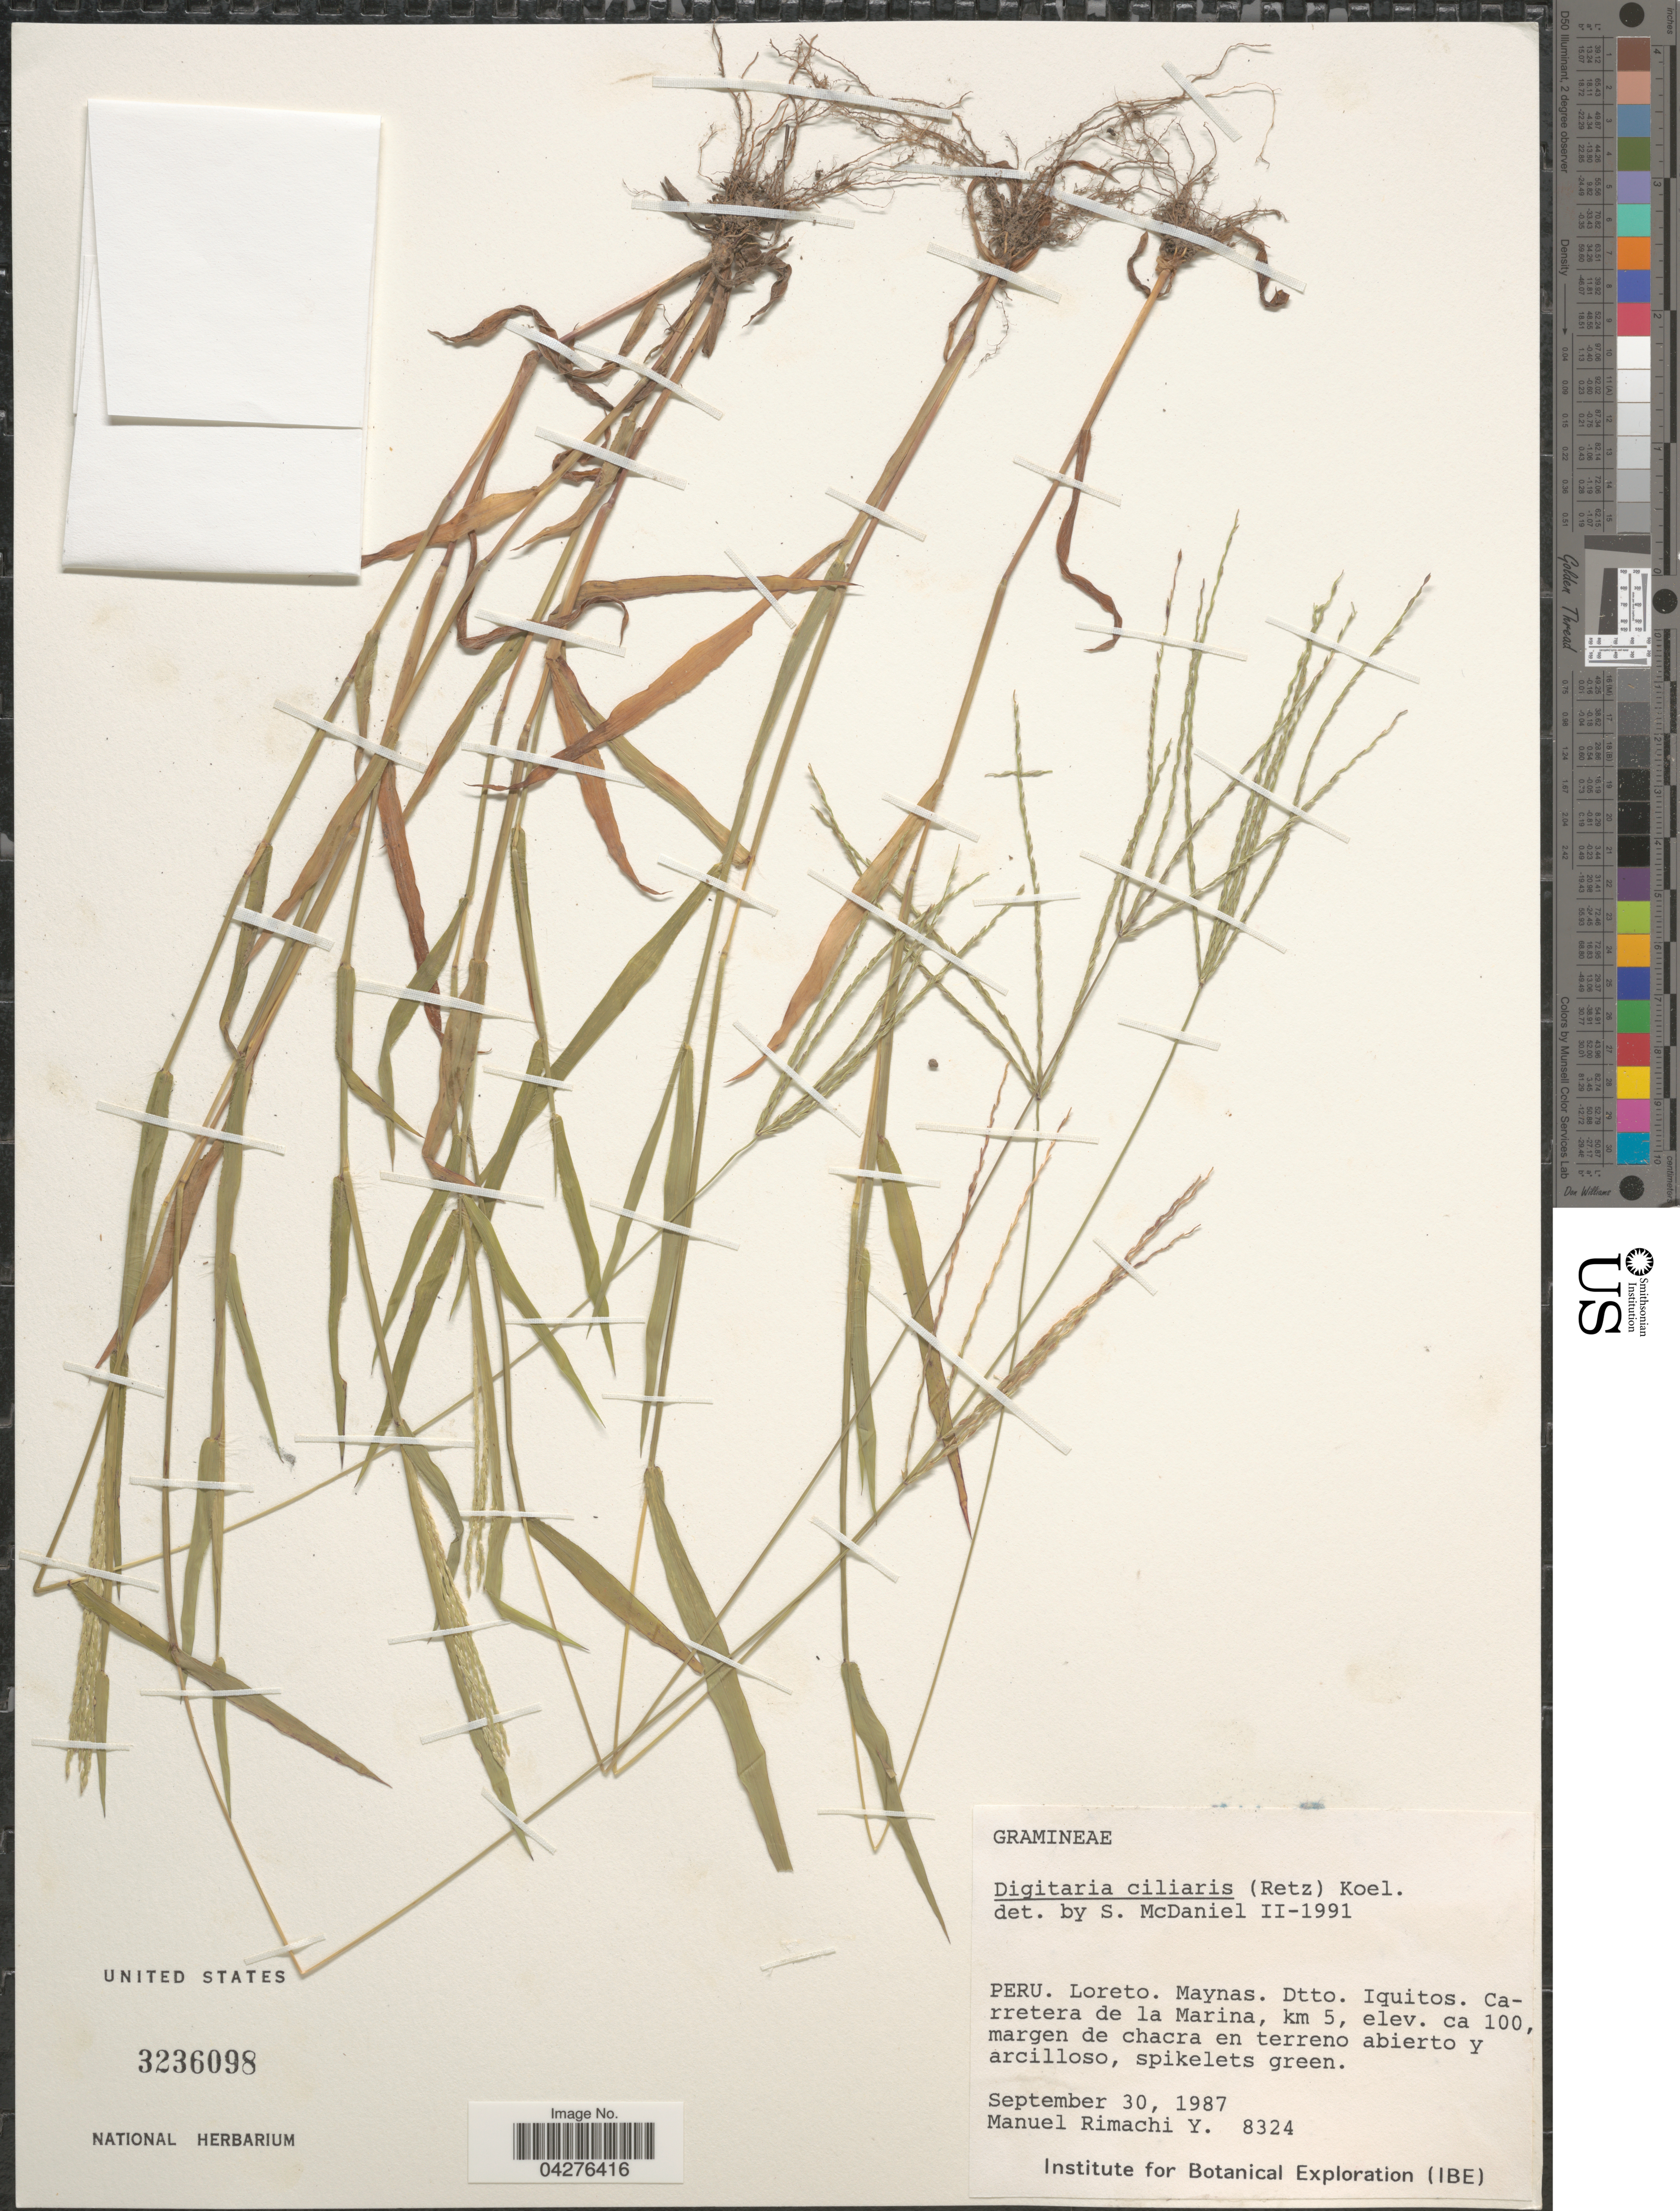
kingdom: Plantae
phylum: Tracheophyta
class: Liliopsida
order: Poales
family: Poaceae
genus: Digitaria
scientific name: Digitaria ciliaris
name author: (Retz.) Koeler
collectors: M. Rimachi Y.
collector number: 8324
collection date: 1987-09-30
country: Peru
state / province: Loreto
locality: Maynas. Dtto. Iquitos. Carretera de la Marina, km 5, margen de chacra en terreno abierto y arcilloso.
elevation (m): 100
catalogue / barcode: US 3236098